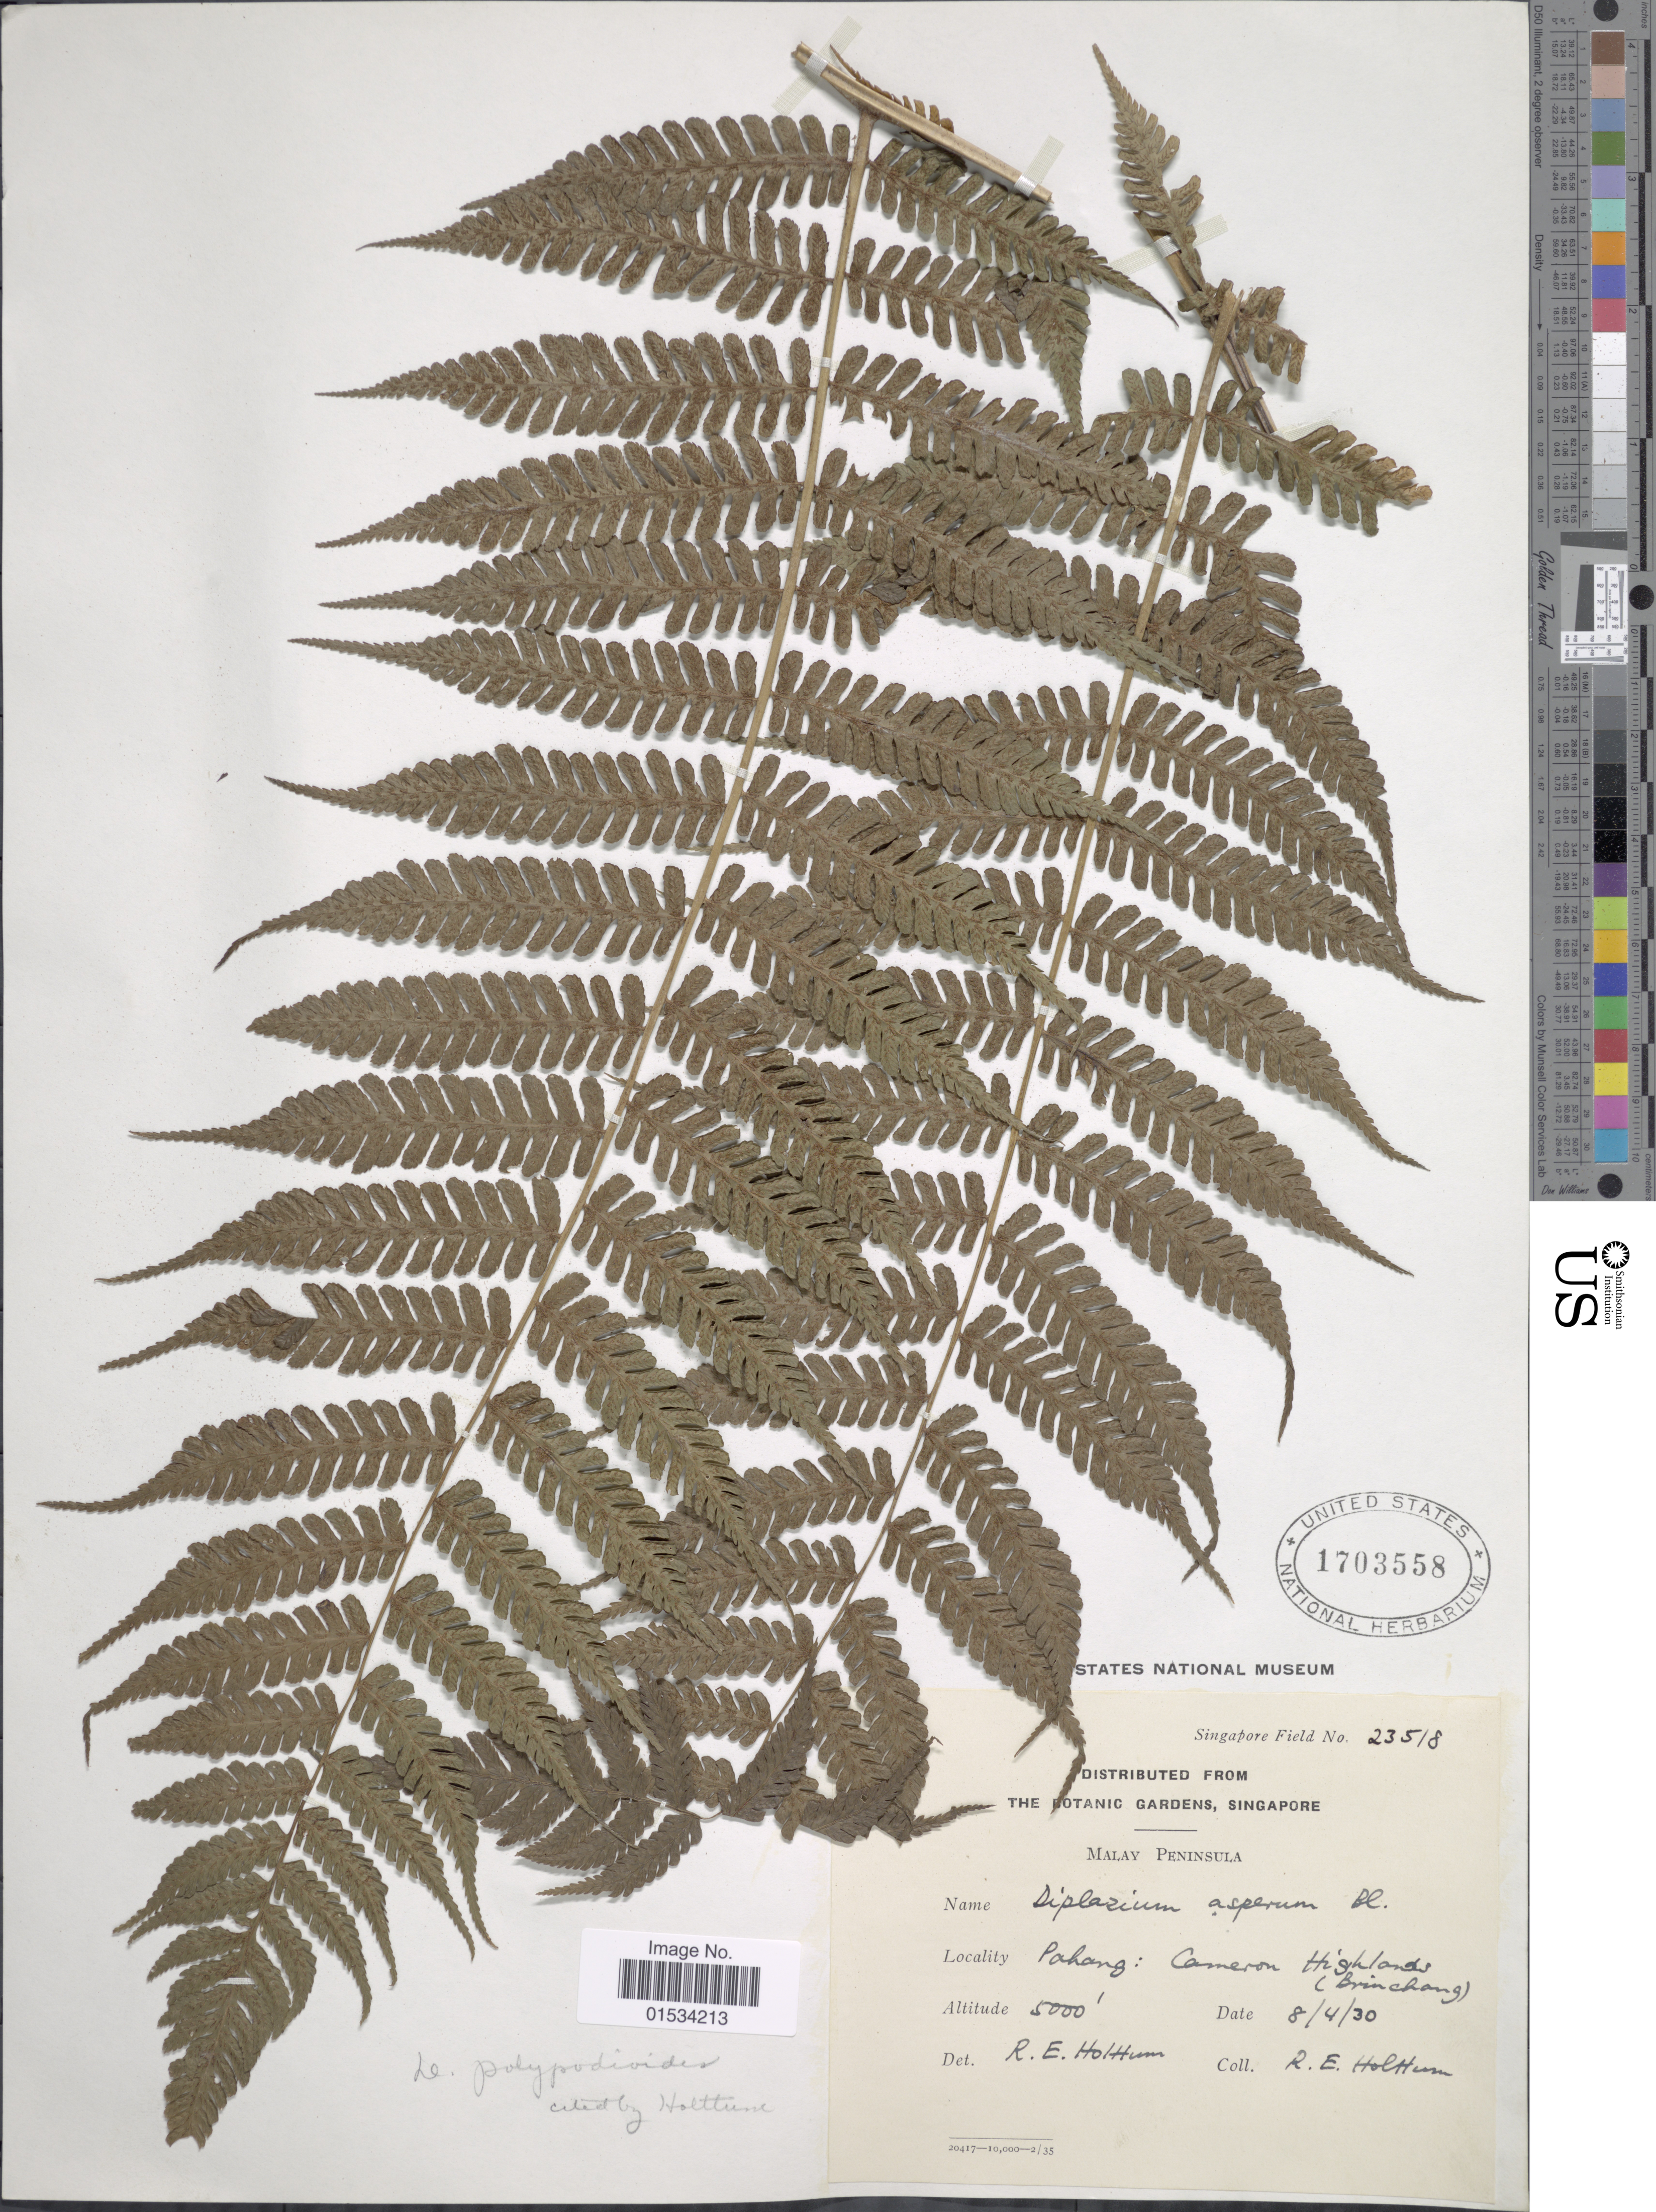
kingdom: Plantae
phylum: Tracheophyta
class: Polypodiopsida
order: Polypodiales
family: Athyriaceae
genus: Diplazium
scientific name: Diplazium polypodioides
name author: Blume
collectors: R. E. Holttum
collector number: Singapore Field 23518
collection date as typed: Transcribed d/m/y: 8/4/30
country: Malaysia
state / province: Pahang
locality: Cameron Highlands (Brinchang), Malay Peninsula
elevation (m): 1524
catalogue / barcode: US 1703558